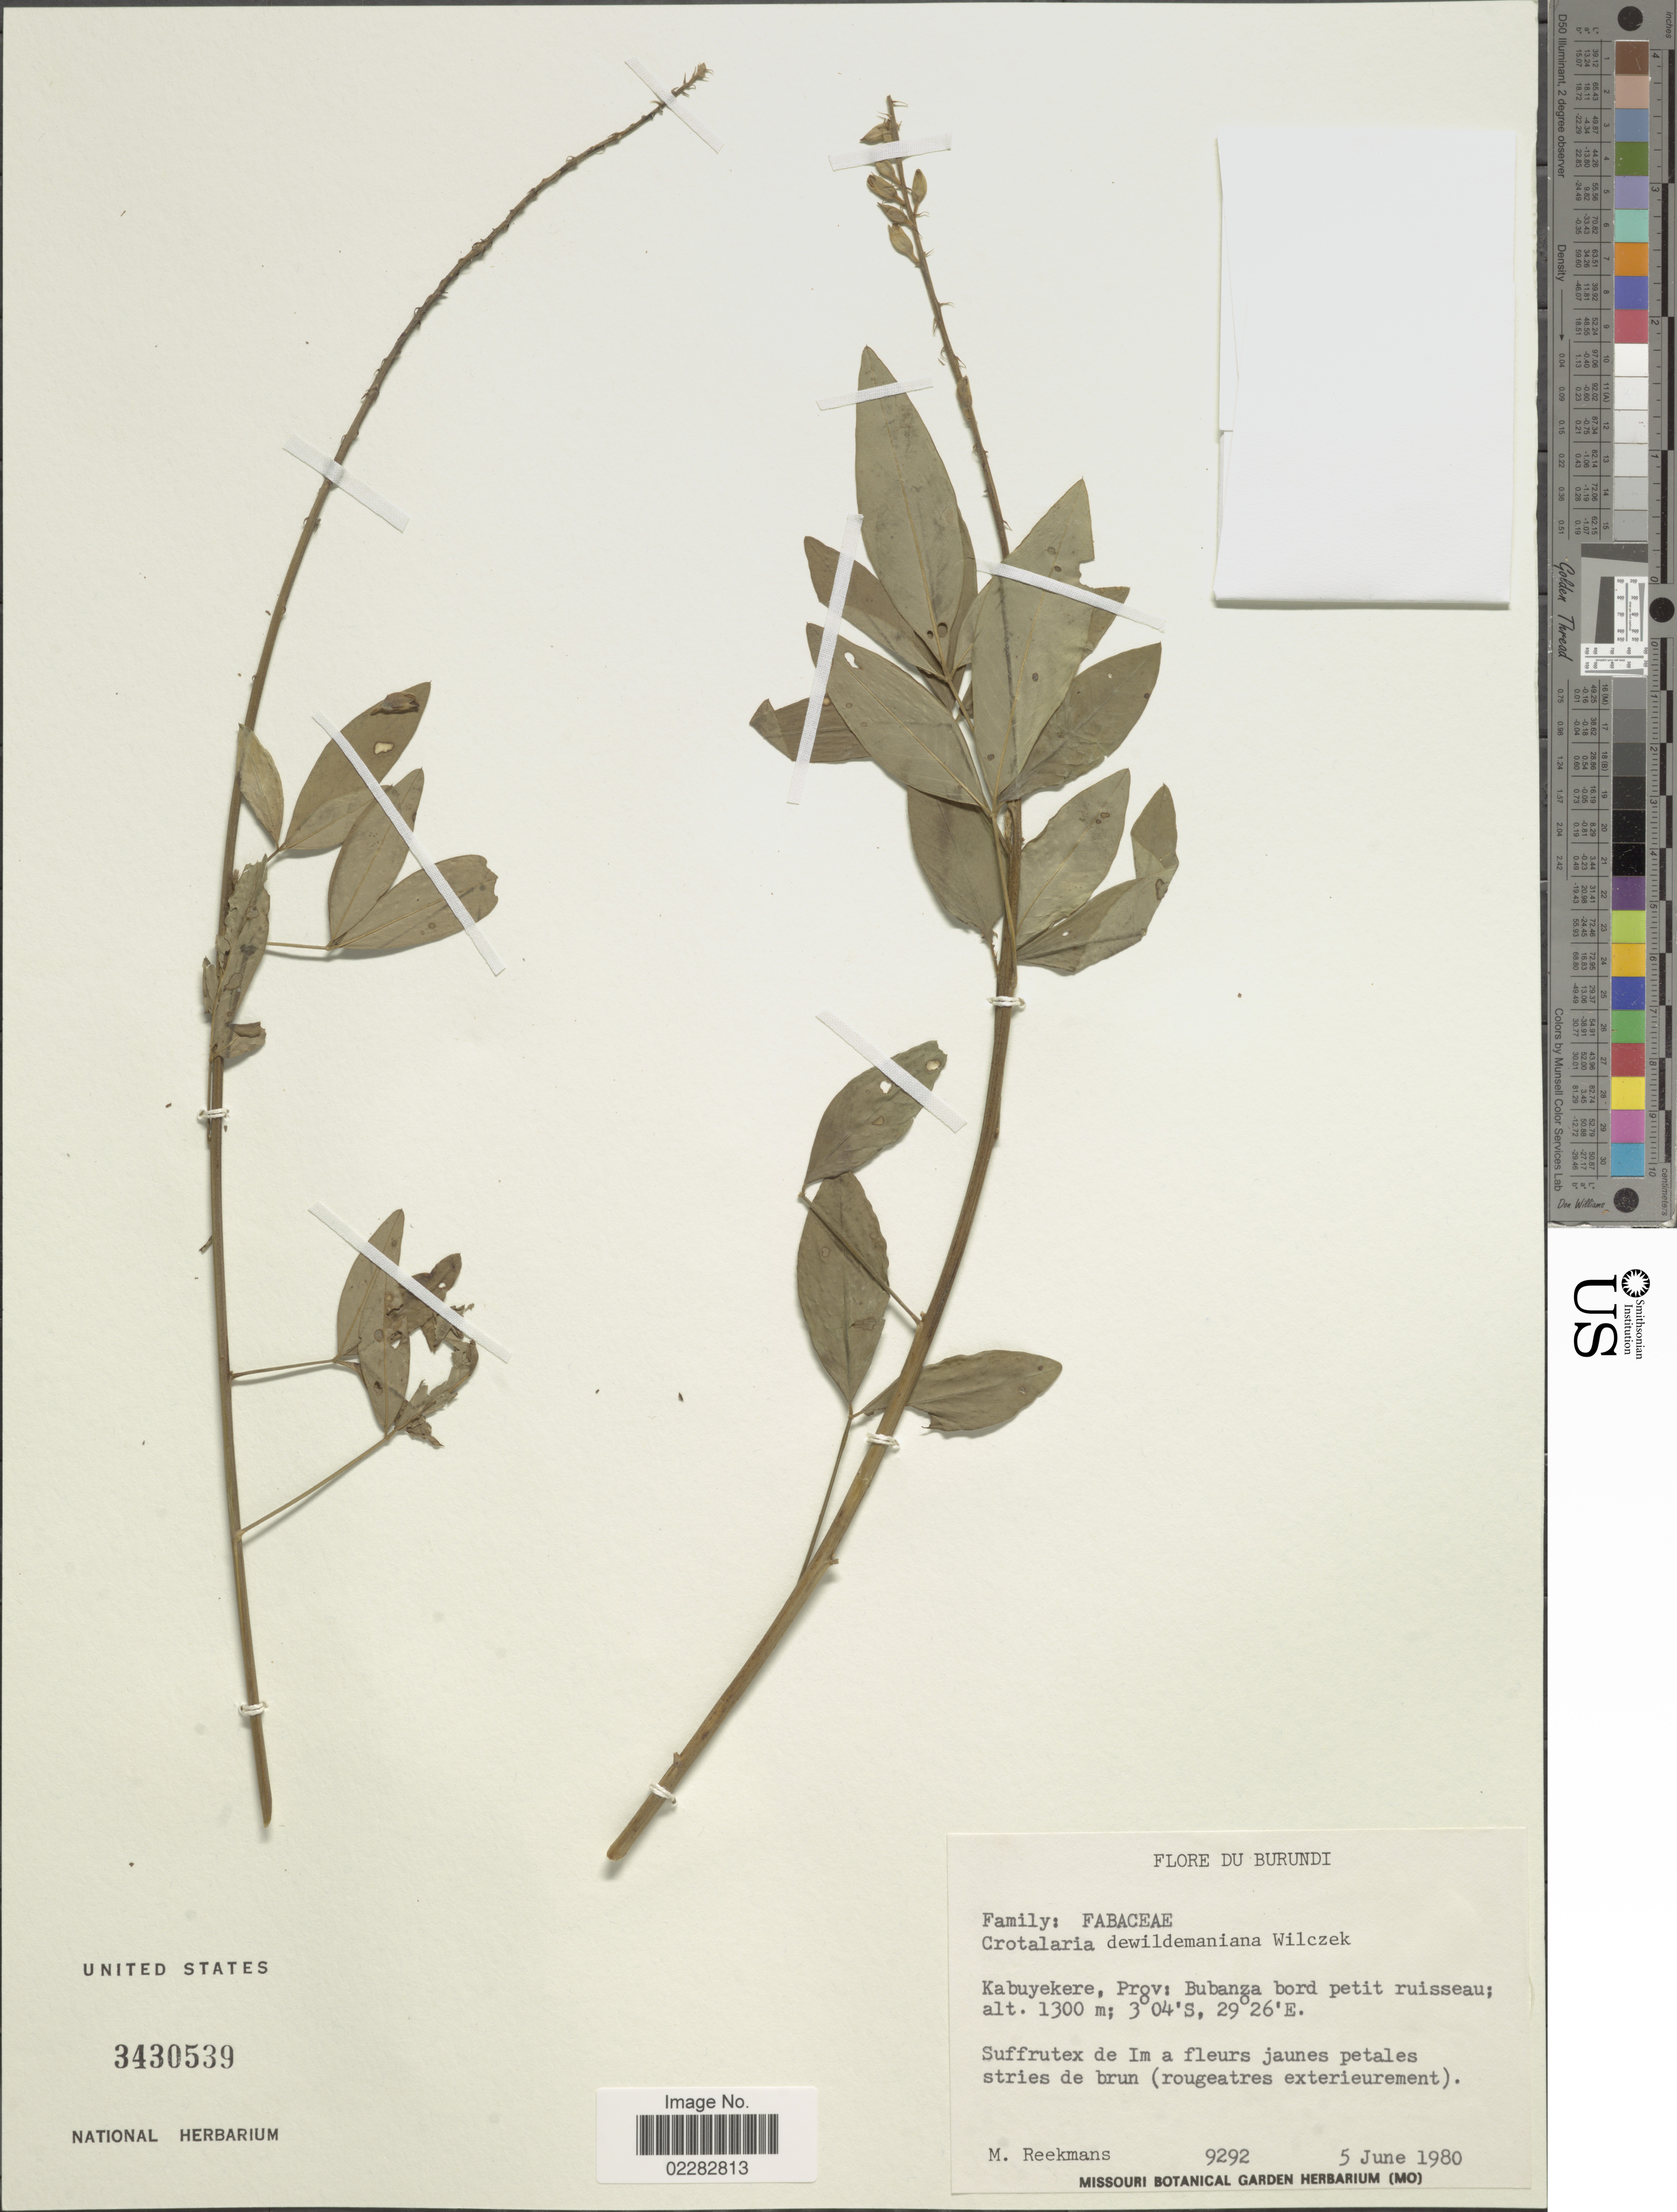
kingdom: Plantae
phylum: Tracheophyta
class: Magnoliopsida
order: Fabales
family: Fabaceae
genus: Crotalaria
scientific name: Crotalaria dewildemaniana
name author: R. Wilczek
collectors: M. Reekmans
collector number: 9292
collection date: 1980-06-05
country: Burundi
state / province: Bubanza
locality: Kabuyekere, bord petiti ruisseau.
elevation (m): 1300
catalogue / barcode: US 3430539